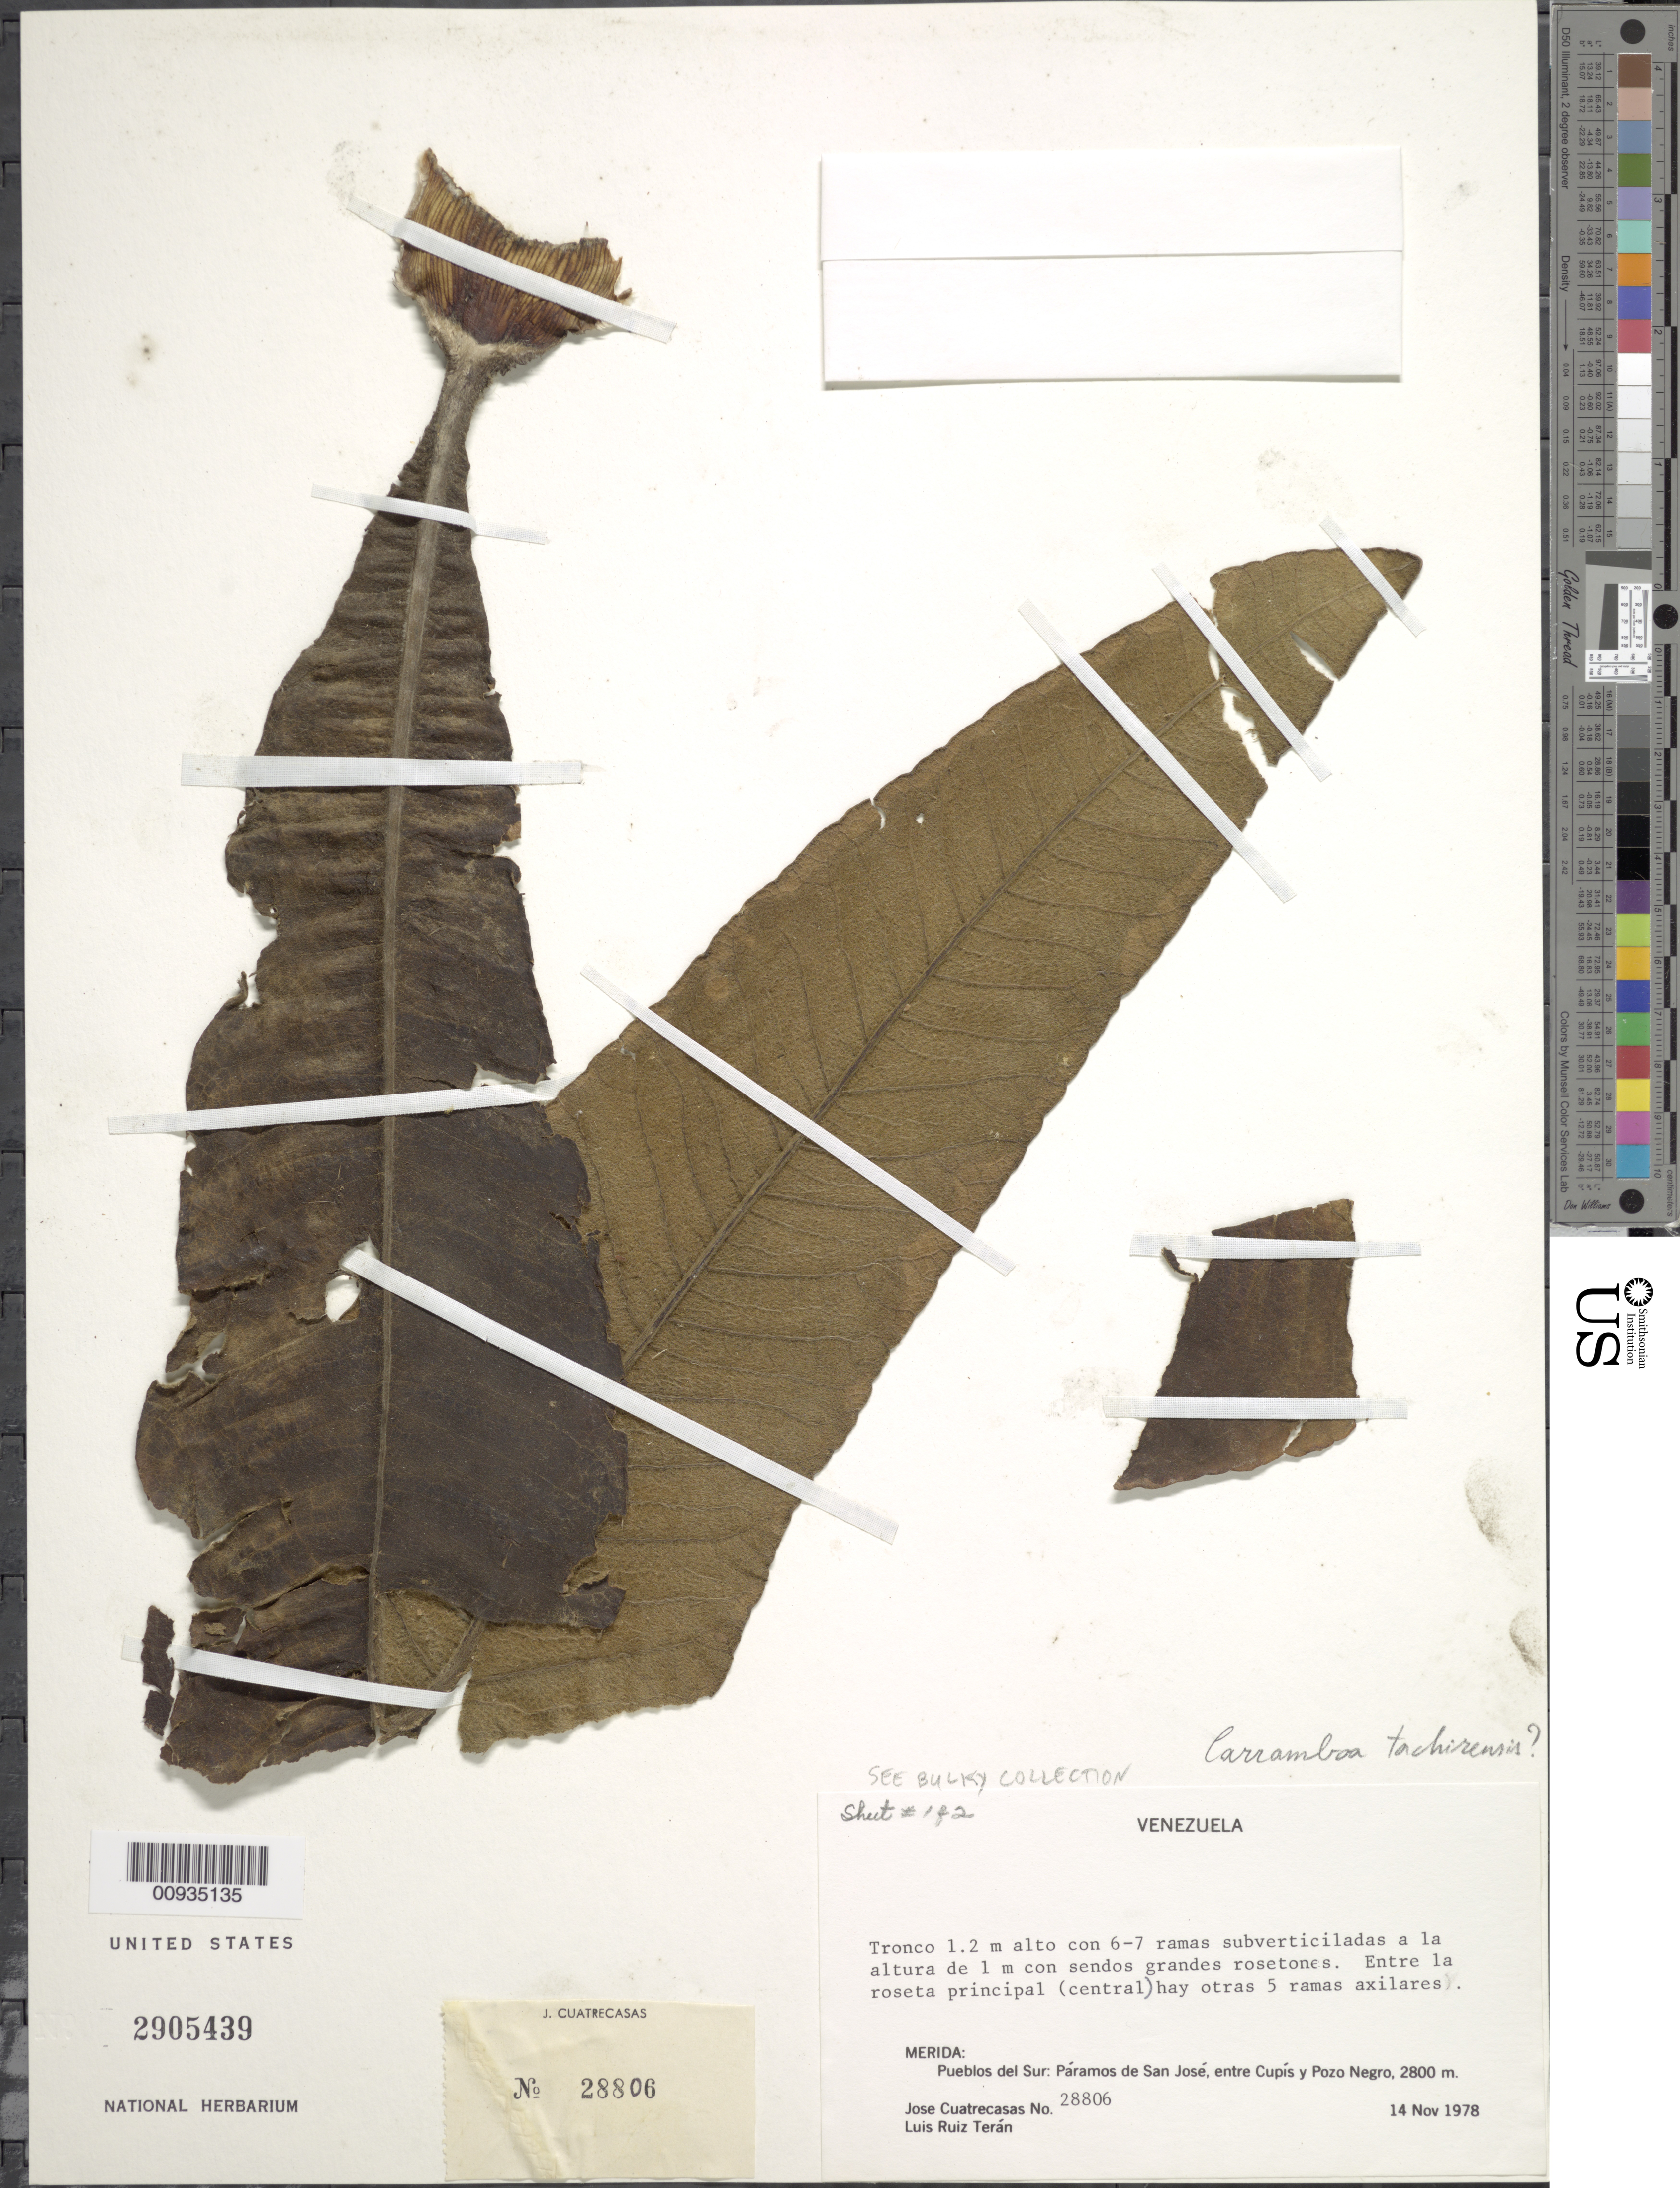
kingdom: Plantae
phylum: Tracheophyta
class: Magnoliopsida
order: Asterales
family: Asteraceae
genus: Carramboa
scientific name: Carramboa tachirensis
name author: (Aristeg.) Cuatrec.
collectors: J. Cuatrecasas & L. E. Ruíz-Terán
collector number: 28806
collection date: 1978-11-14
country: Venezuela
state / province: Mérida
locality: Pueblos del Sur: Páramos de san José, entre Cupís y Pozo Negro.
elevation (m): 2800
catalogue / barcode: US 2905439